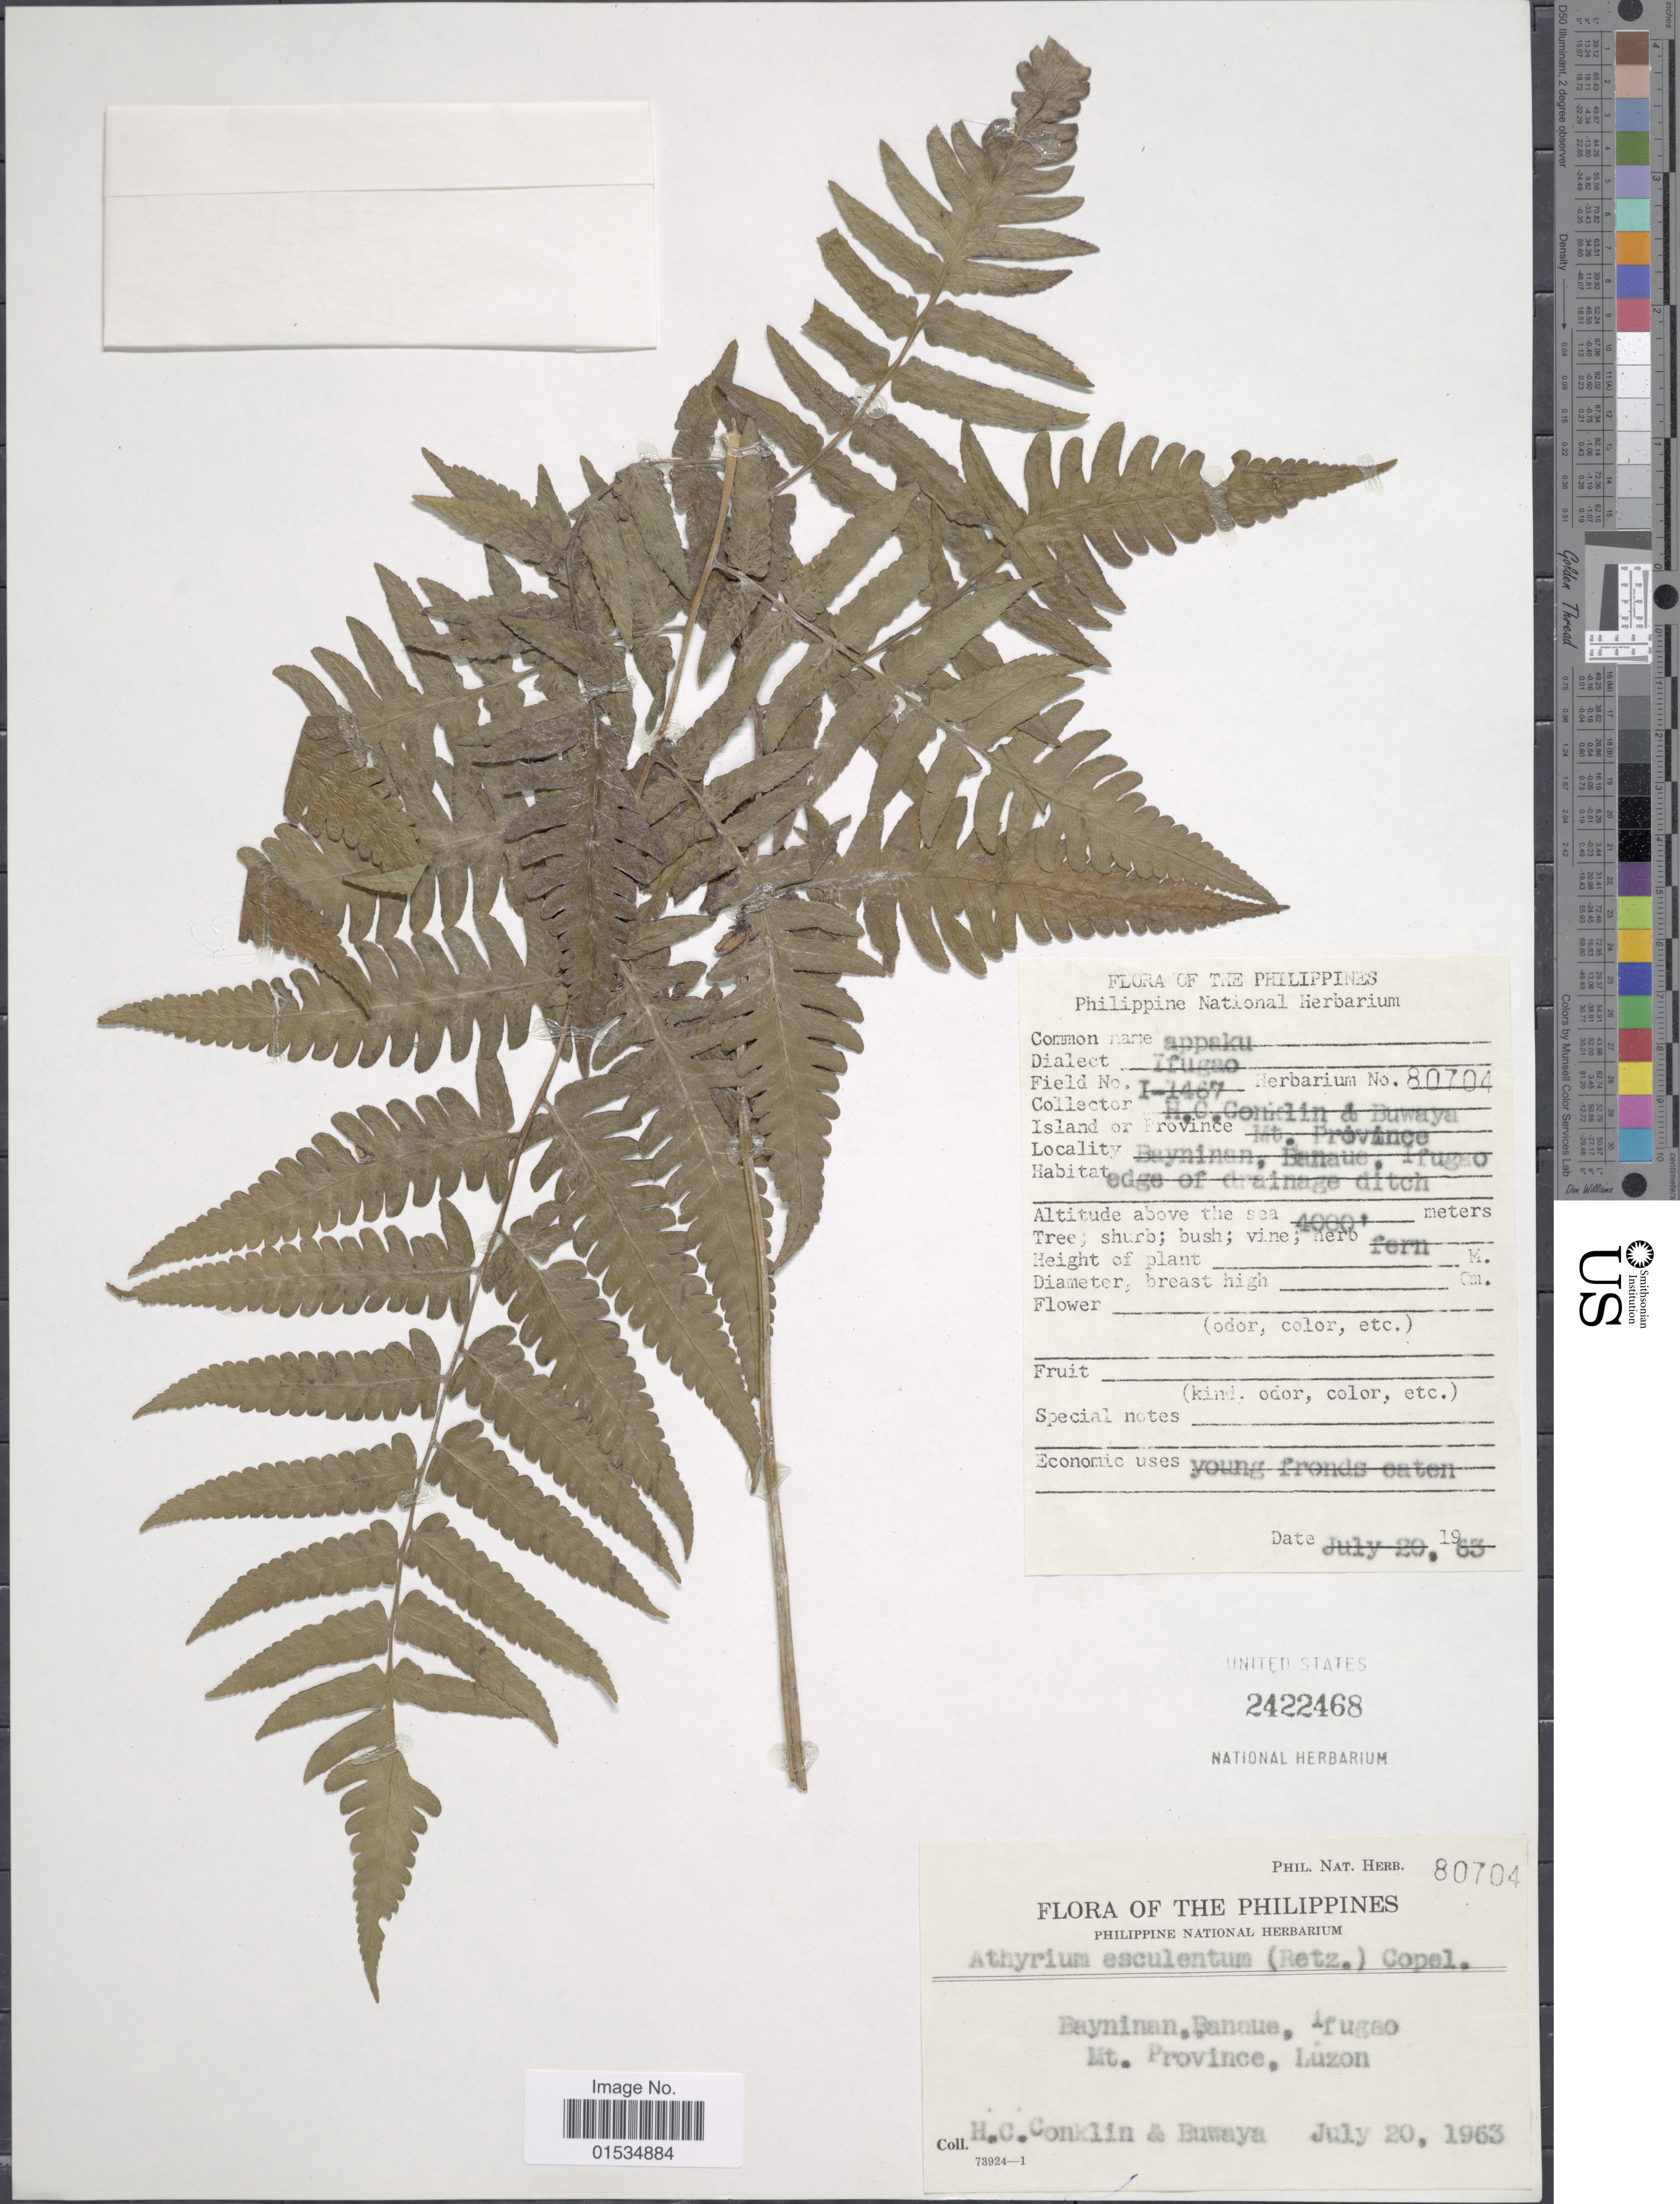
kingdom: Plantae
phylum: Tracheophyta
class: Polypodiopsida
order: Polypodiales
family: Athyriaceae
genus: Diplazium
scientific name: Diplazium esculentum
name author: (Retz.) Sw.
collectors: H. Conklin & -. Buwaya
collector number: I-1467/80704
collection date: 1963-07-20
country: Philippines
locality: Bayninan, Banaue, Ifugao Mt., Province Luzon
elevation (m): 1219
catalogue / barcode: US 2422468